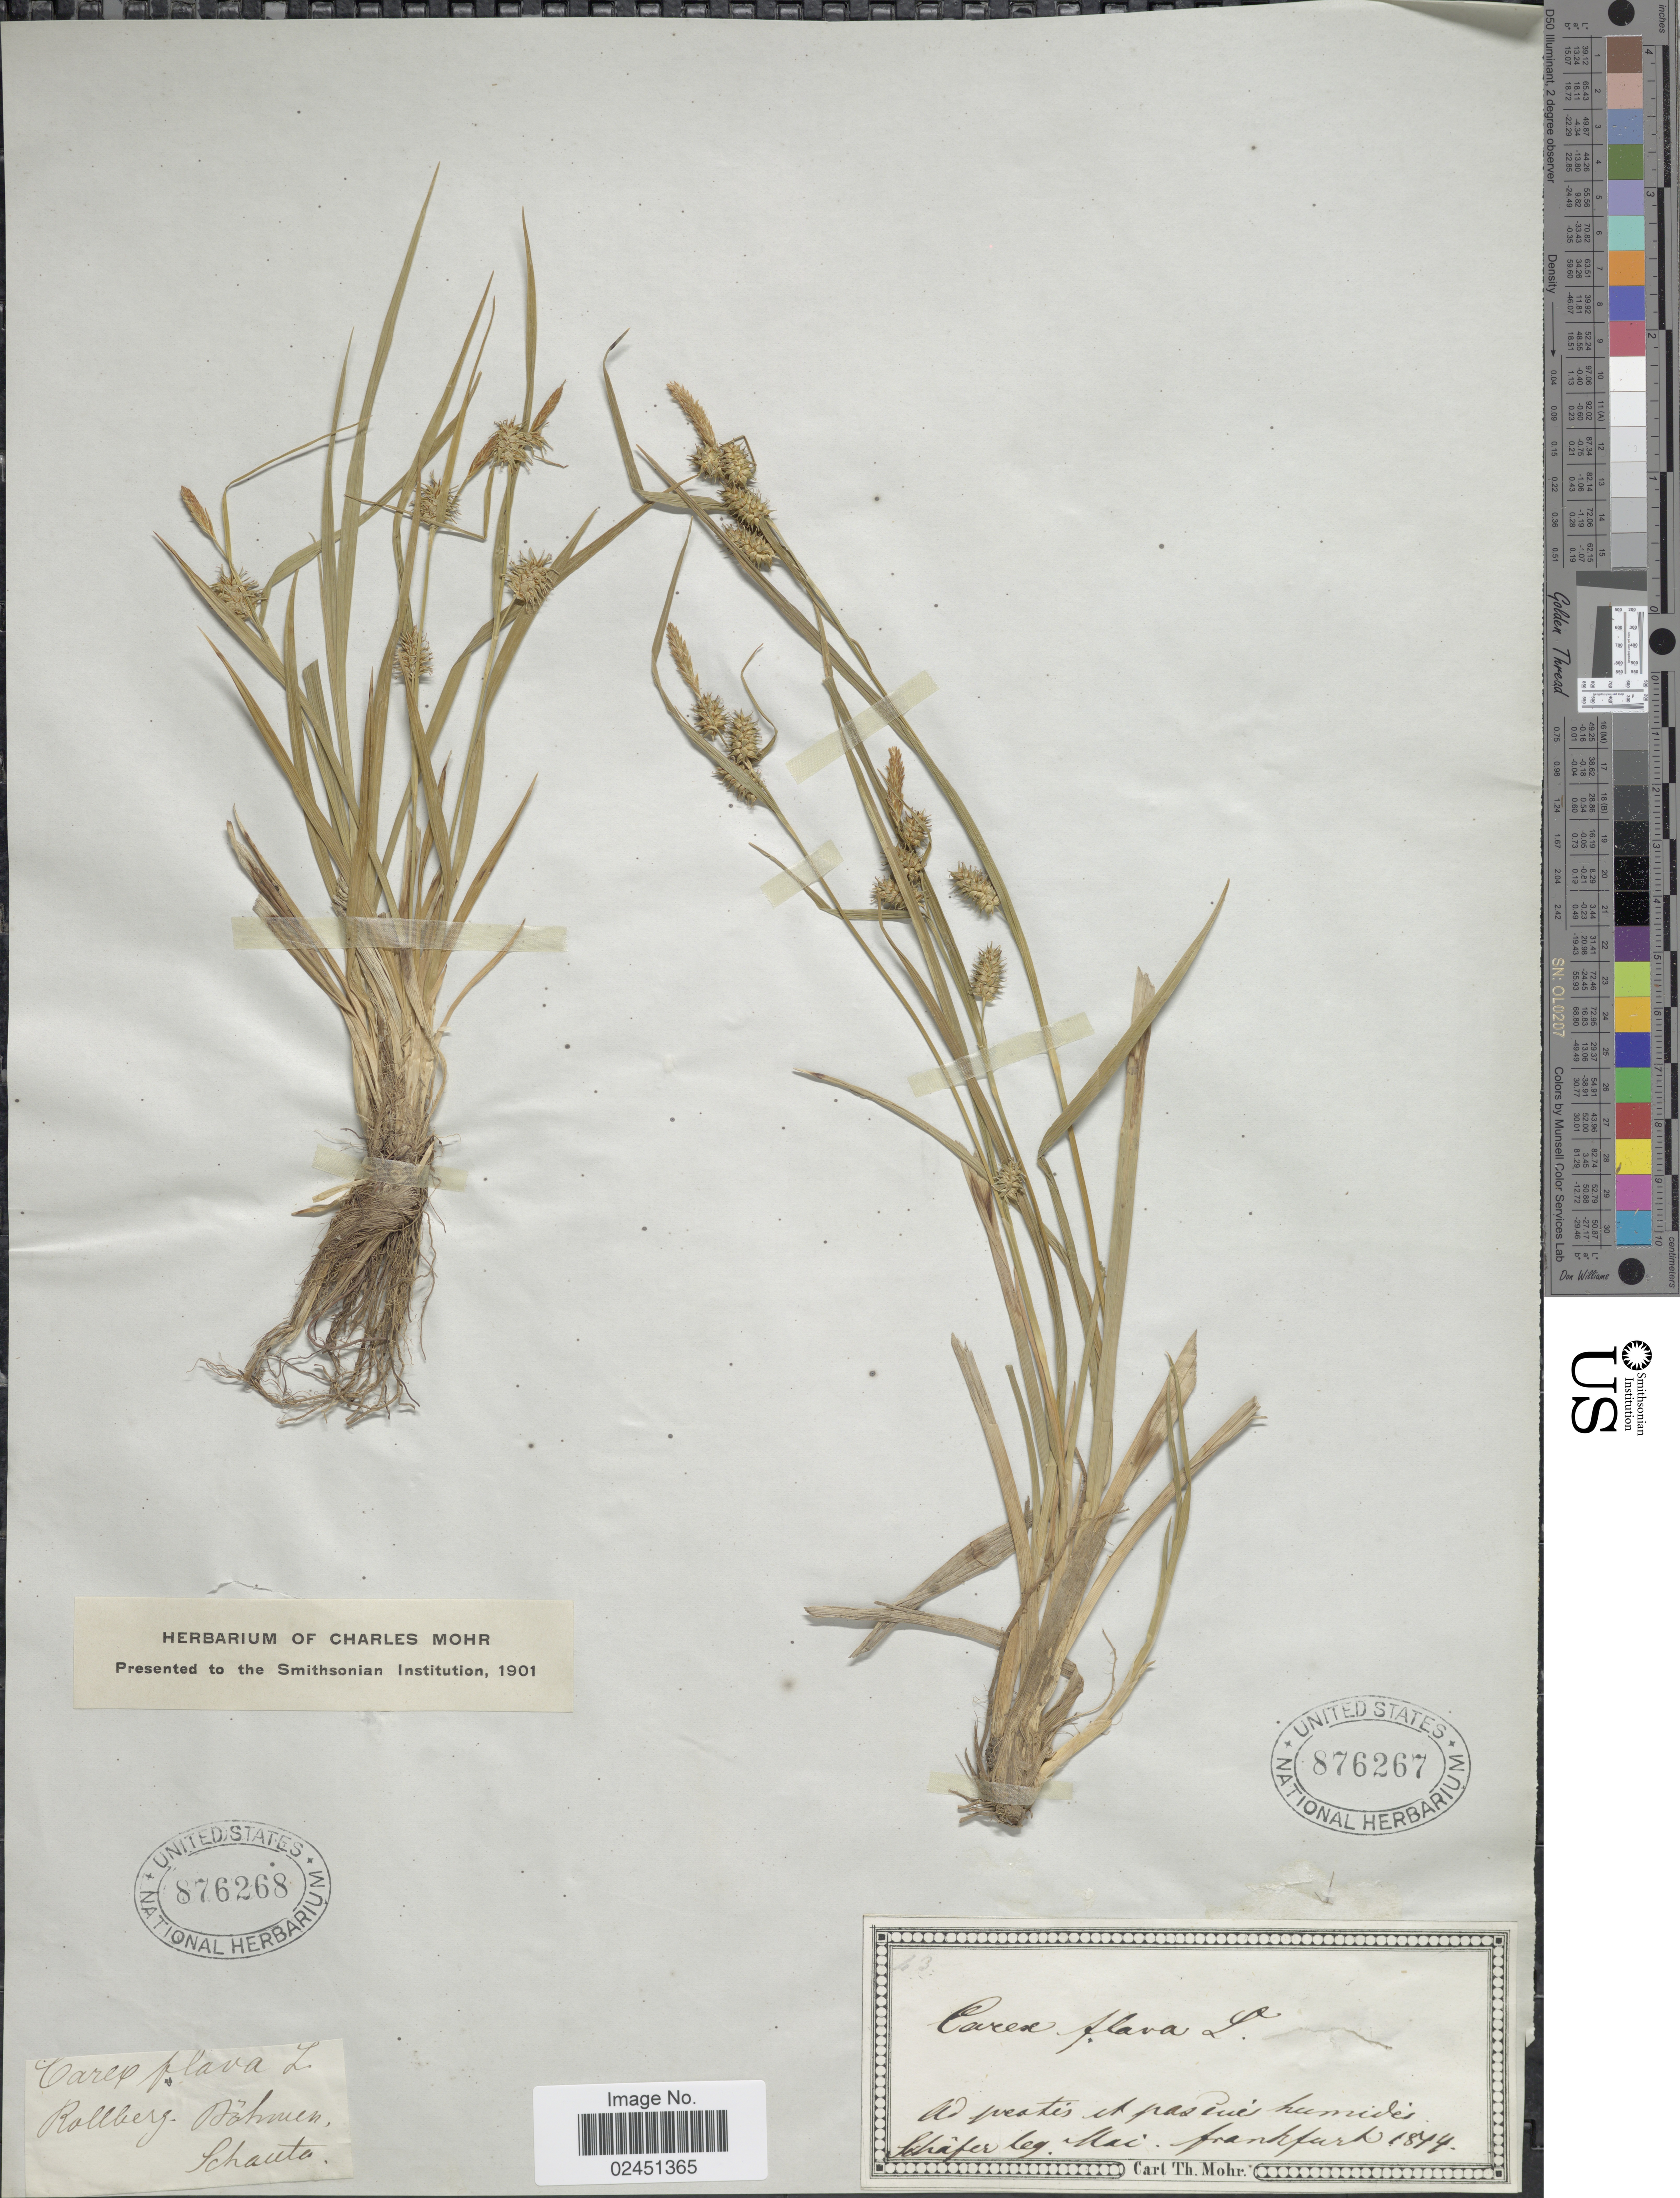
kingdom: Plantae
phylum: Tracheophyta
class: Liliopsida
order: Poales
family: Cyperaceae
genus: Carex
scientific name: Carex pallescens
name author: L.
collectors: Schauta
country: Germany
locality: Rollberg, Bahmen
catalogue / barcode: US 876268-2